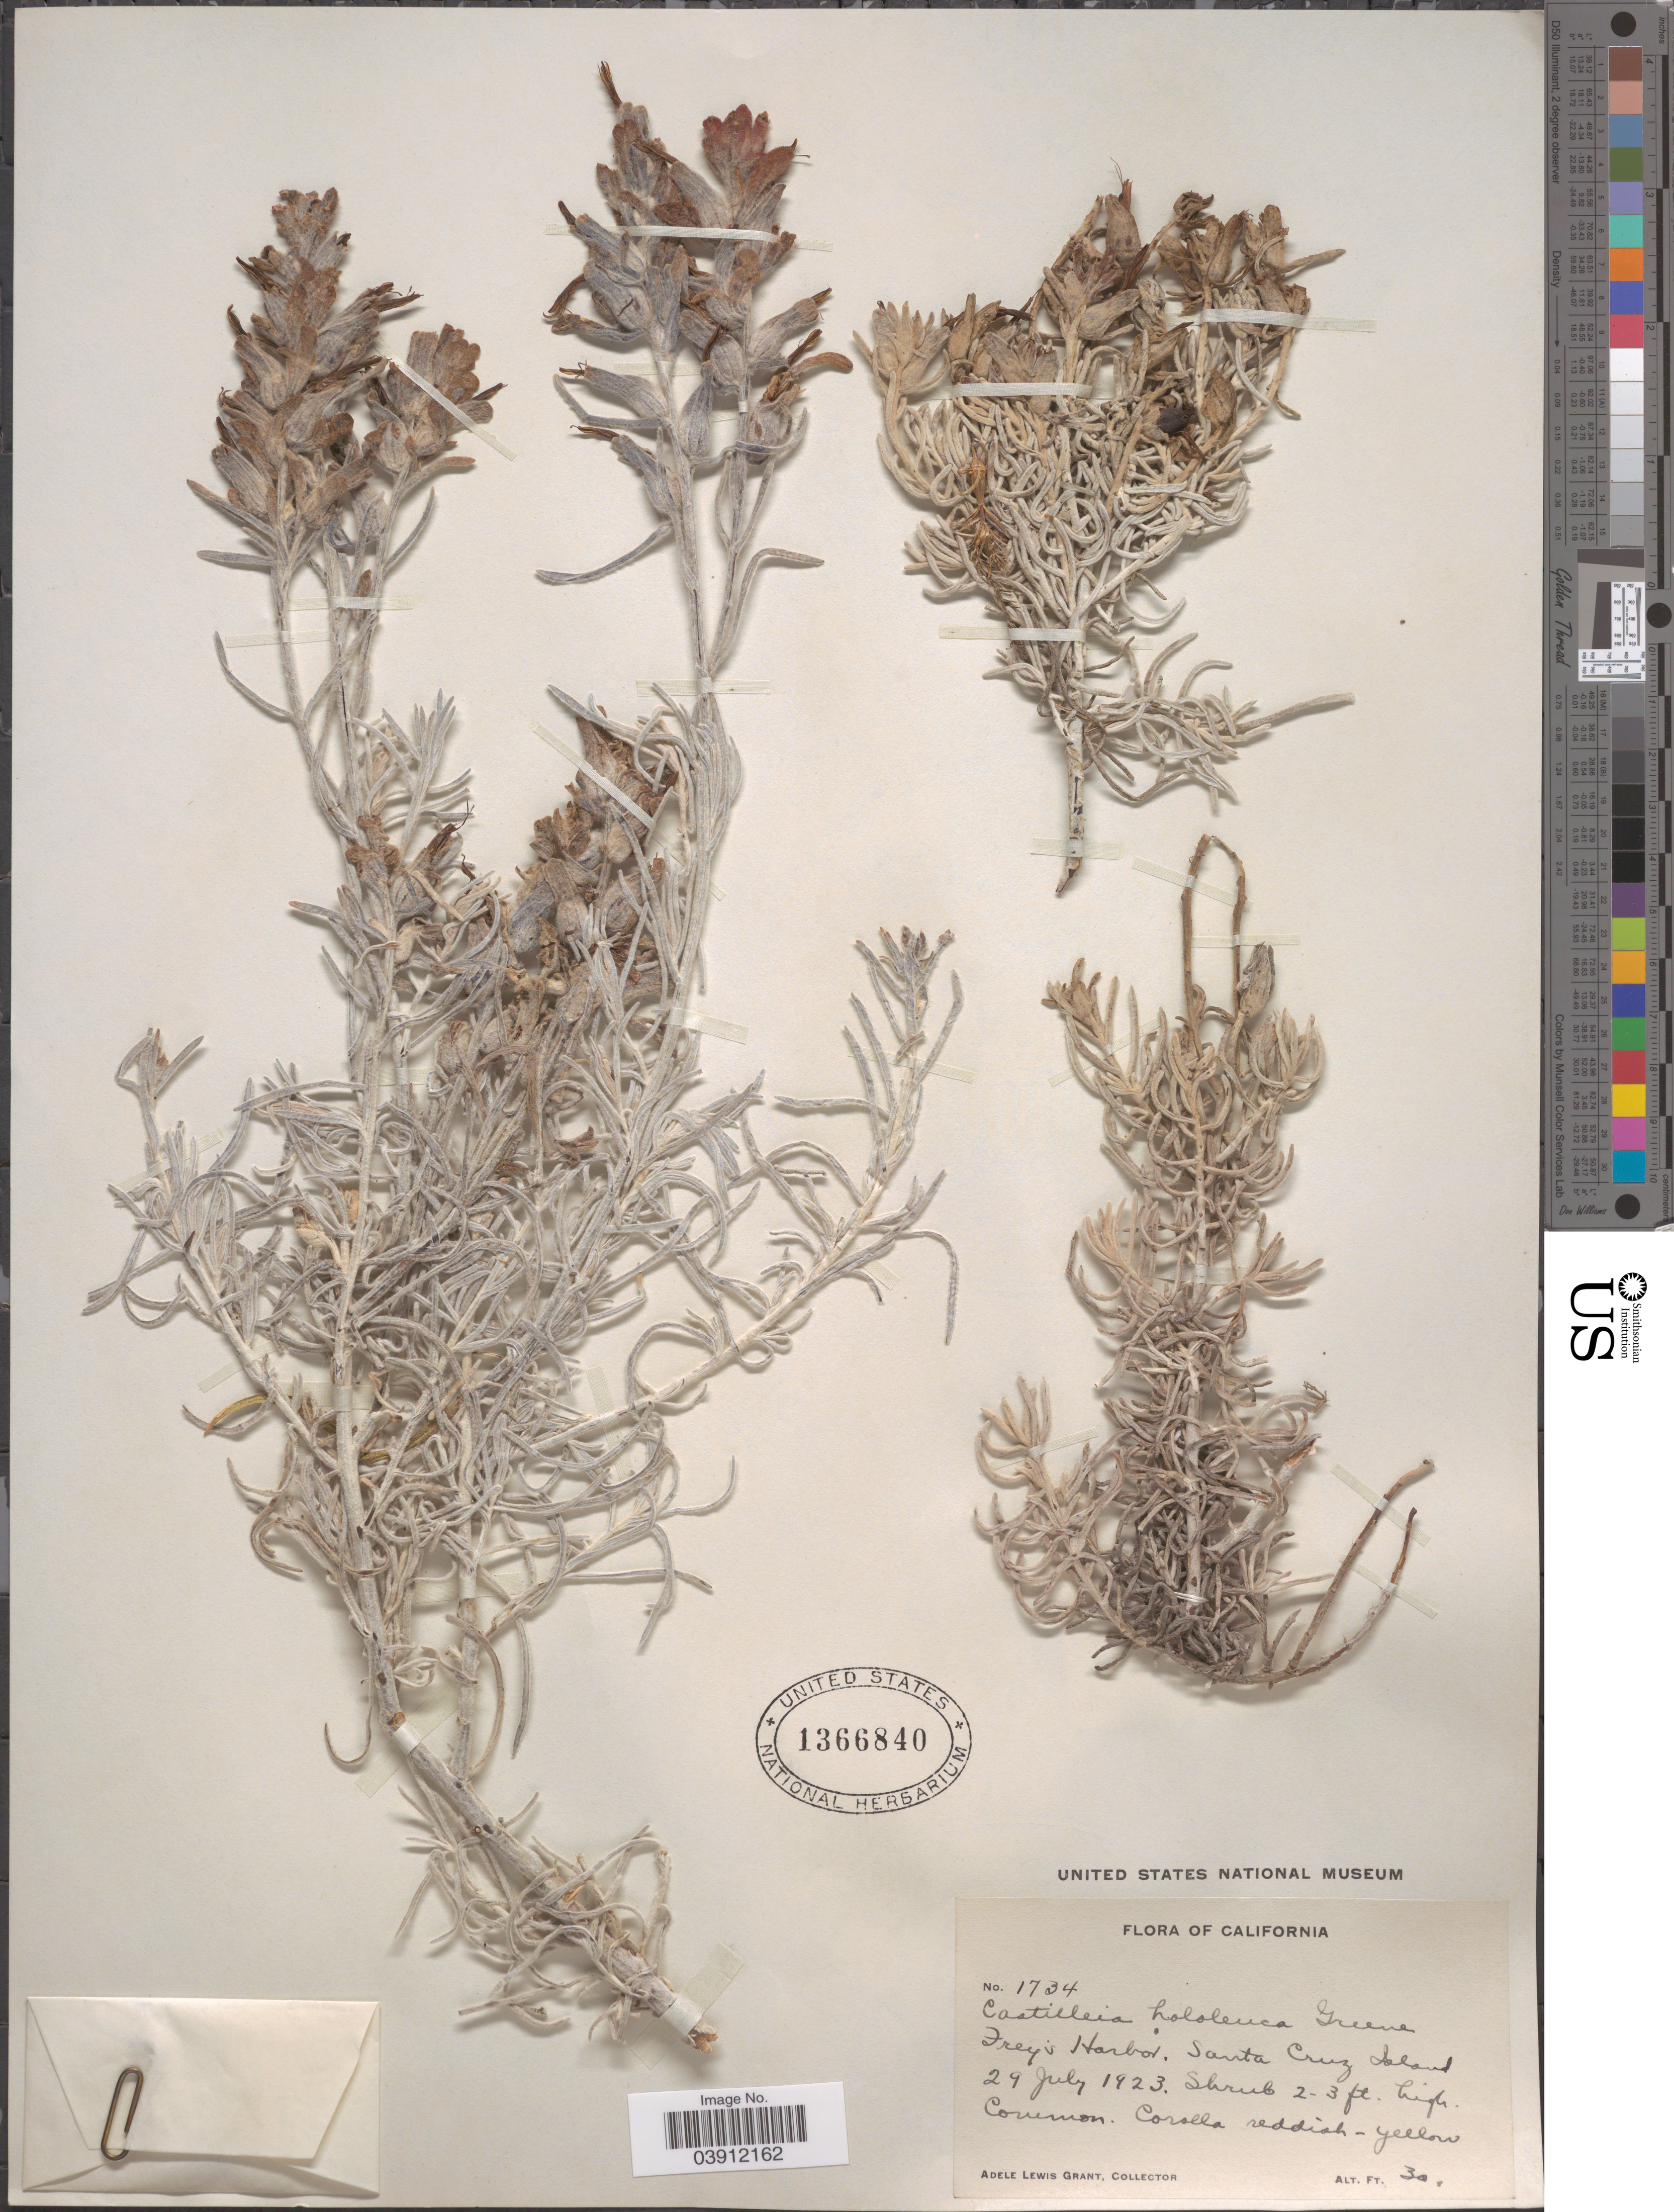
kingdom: Plantae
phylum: Tracheophyta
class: Magnoliopsida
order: Lamiales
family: Orobanchaceae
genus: Castilleja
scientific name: Castilleja hololeuca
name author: Greene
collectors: A. L. Grant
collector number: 1734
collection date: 1923-07-29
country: United States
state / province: California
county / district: Santa Barbara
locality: Trey's Harbor, Santa Cruz Island.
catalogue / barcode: US 1366840